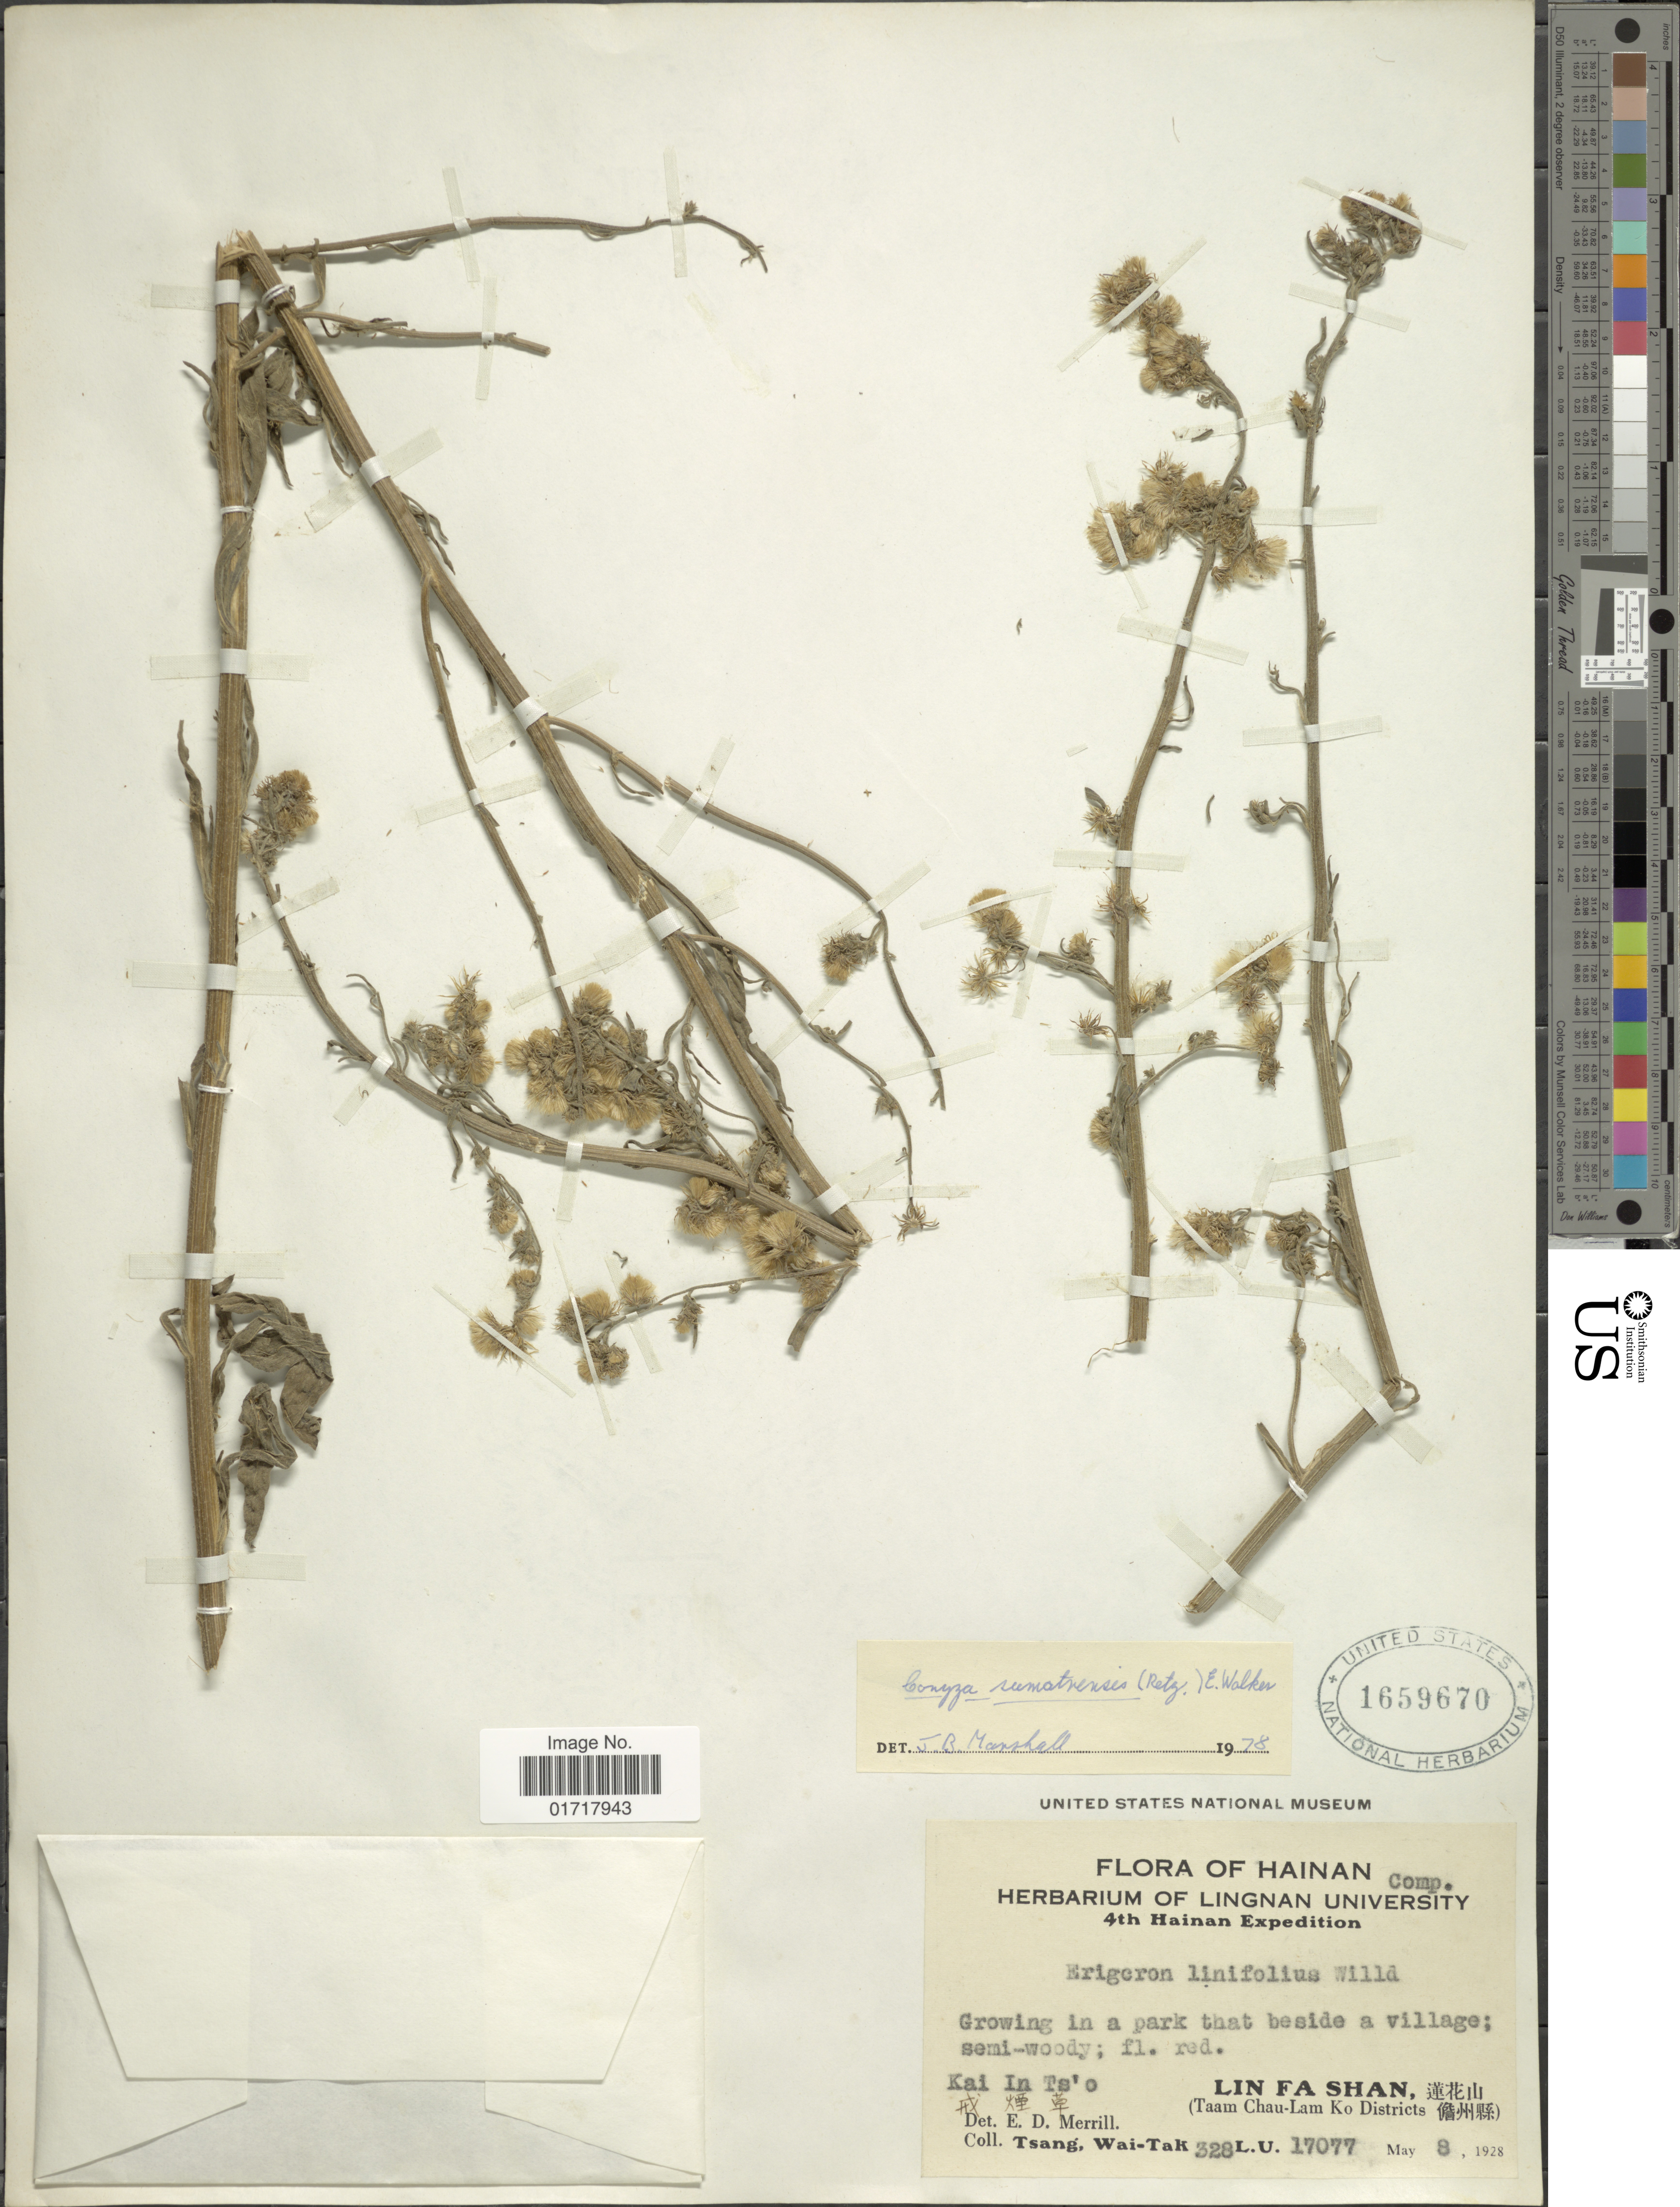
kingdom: Plantae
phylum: Tracheophyta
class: Magnoliopsida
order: Asterales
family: Asteraceae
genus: Conyza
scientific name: Conyza sumatrensis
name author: (Retz.) E. Walker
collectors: W. T. Tsang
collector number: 328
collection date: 1928-05-08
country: China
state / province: Hainan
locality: Hainan, Lin Fa Shan X, (Taam Chau-Lam Ko Districts X).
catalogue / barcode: US 1659670